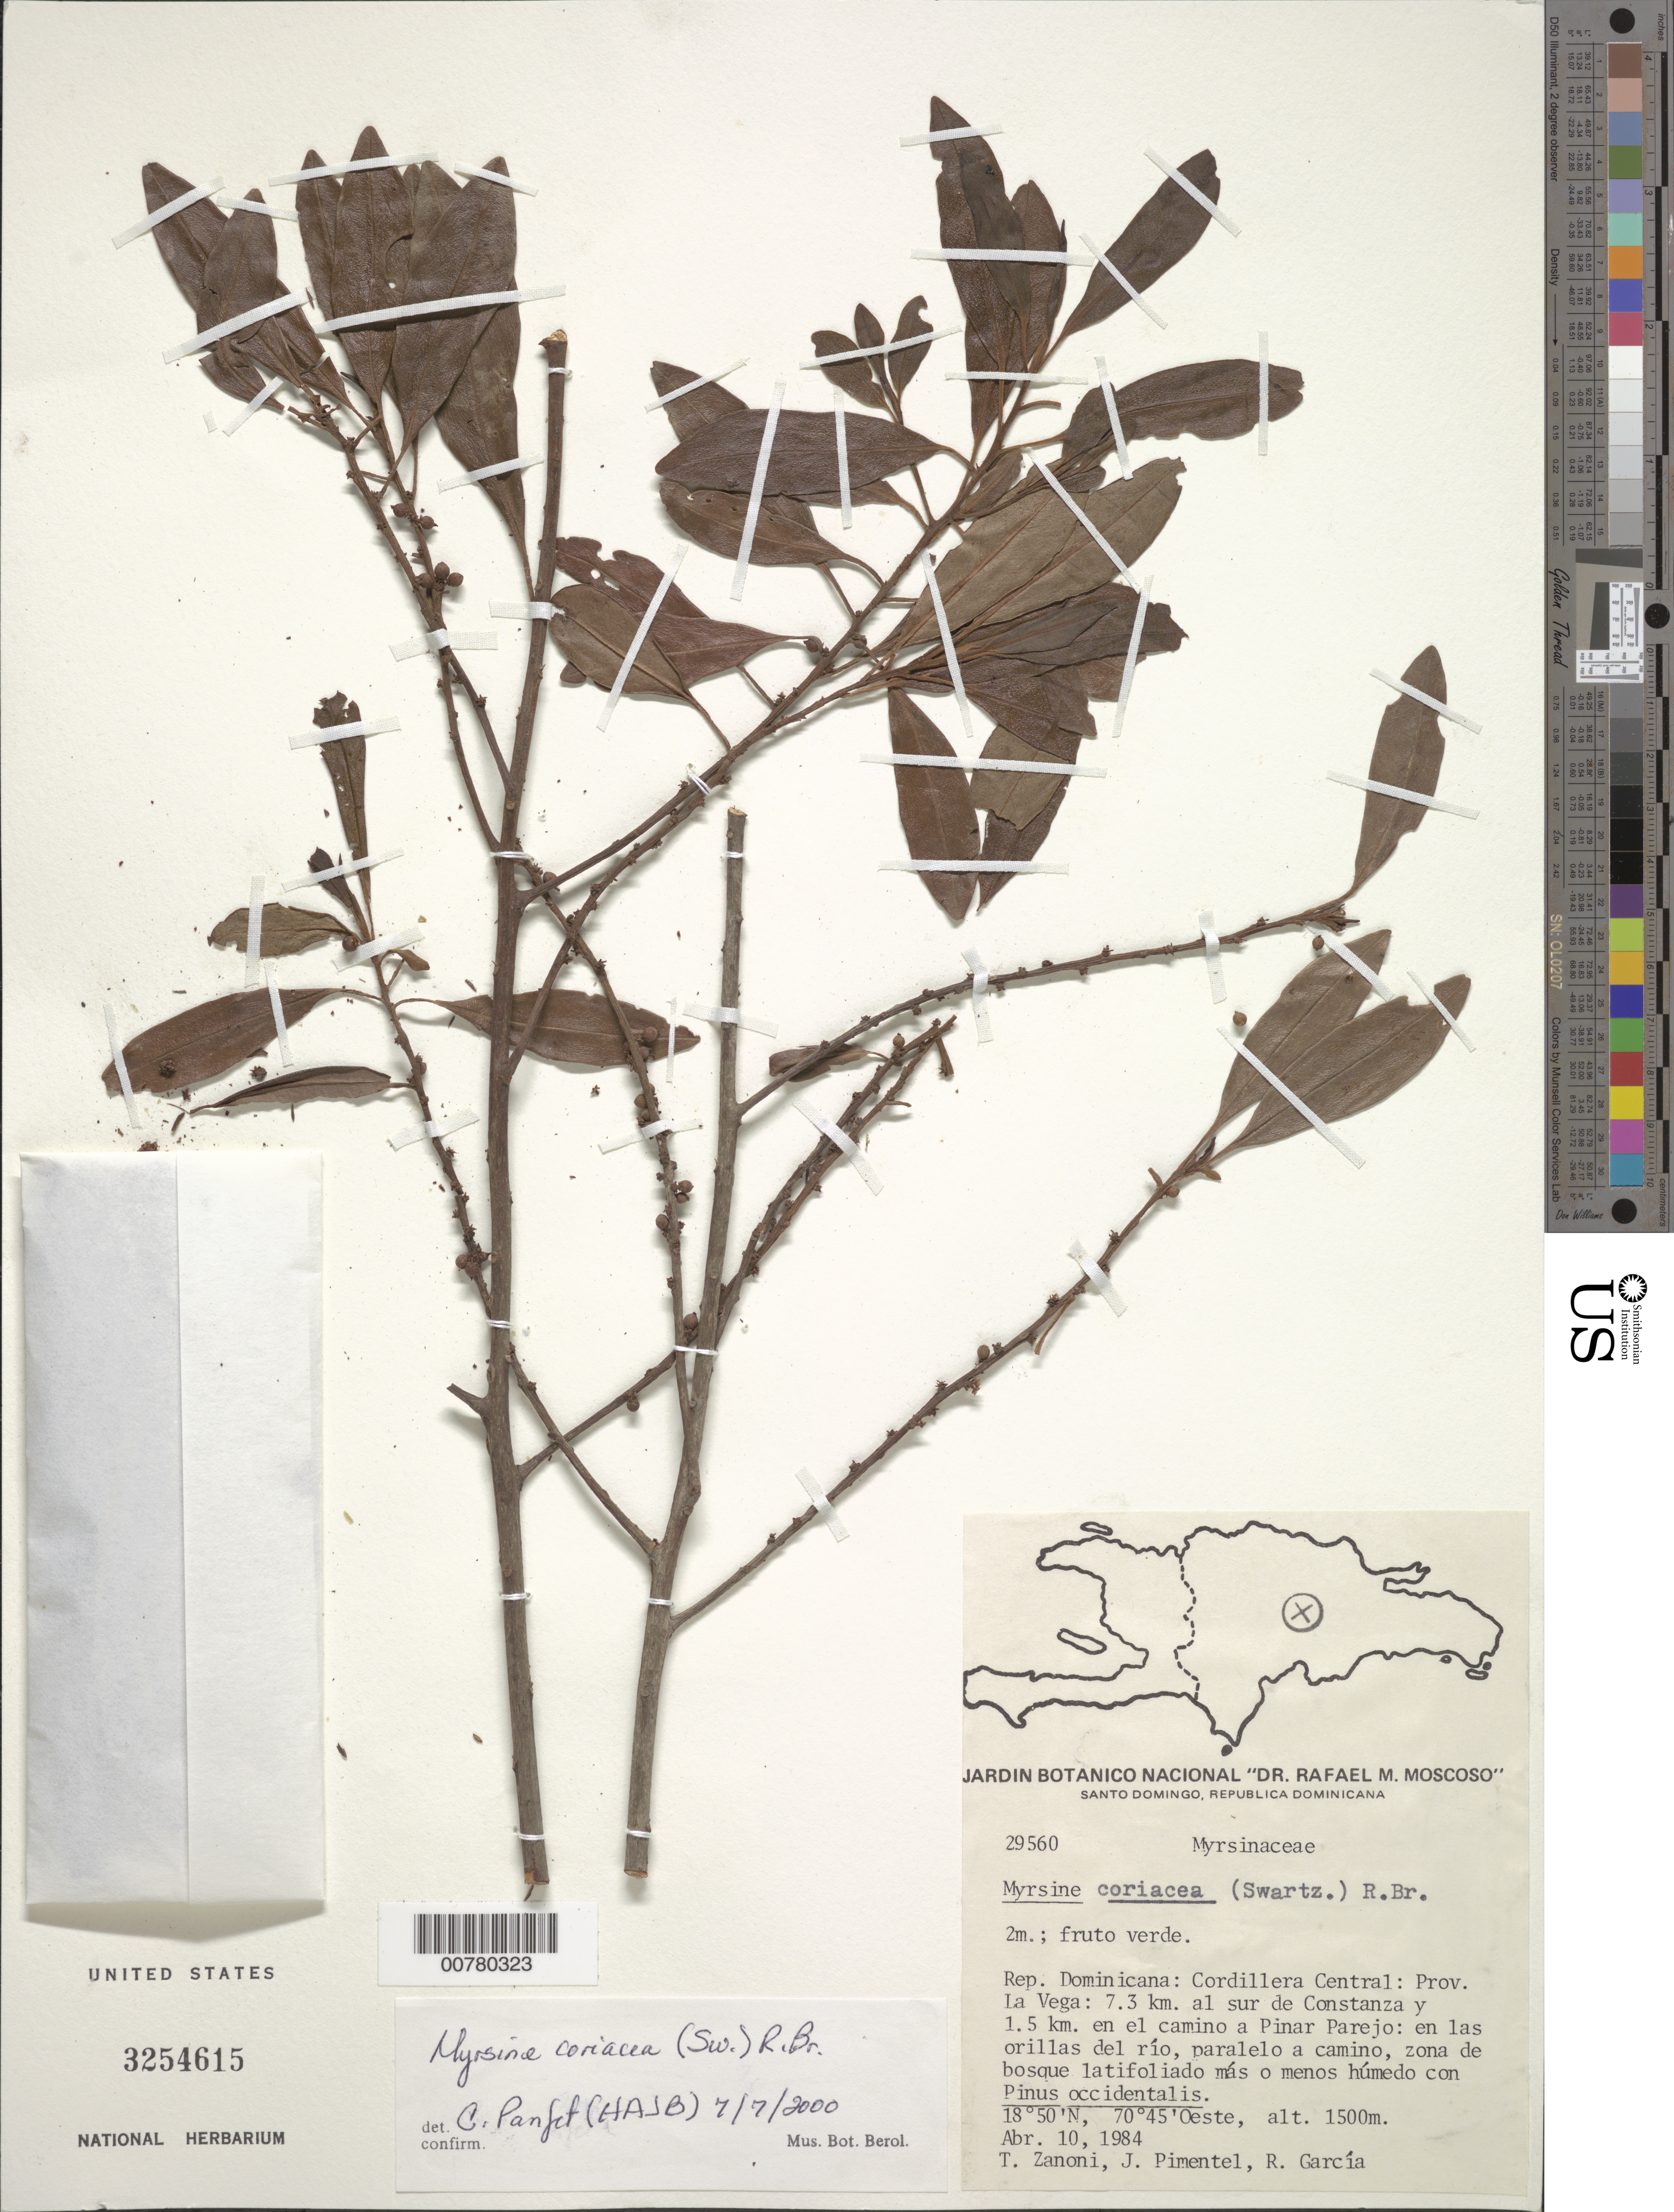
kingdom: Plantae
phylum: Tracheophyta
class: Magnoliopsida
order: Ericales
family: Primulaceae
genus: Myrsine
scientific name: Myrsine coriacea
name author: (Sw.) R. Br. ex Roem. & Schult.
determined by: Panfet, C.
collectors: T. A. Zanoni, J. Pimentel & R. G. García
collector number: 29560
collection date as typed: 10 Apr 1984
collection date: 1984-04-10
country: Dominican Republic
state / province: La Vega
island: Hispaniola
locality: Cordillera Central, 7.3 km south of Constanza and 1.5 km in road to Pinar Parejo.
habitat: Shores of river, parallel to road, broadleaf forest zone, more or less humid with Pinus occidentalis.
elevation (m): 1500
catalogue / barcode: US 3254615